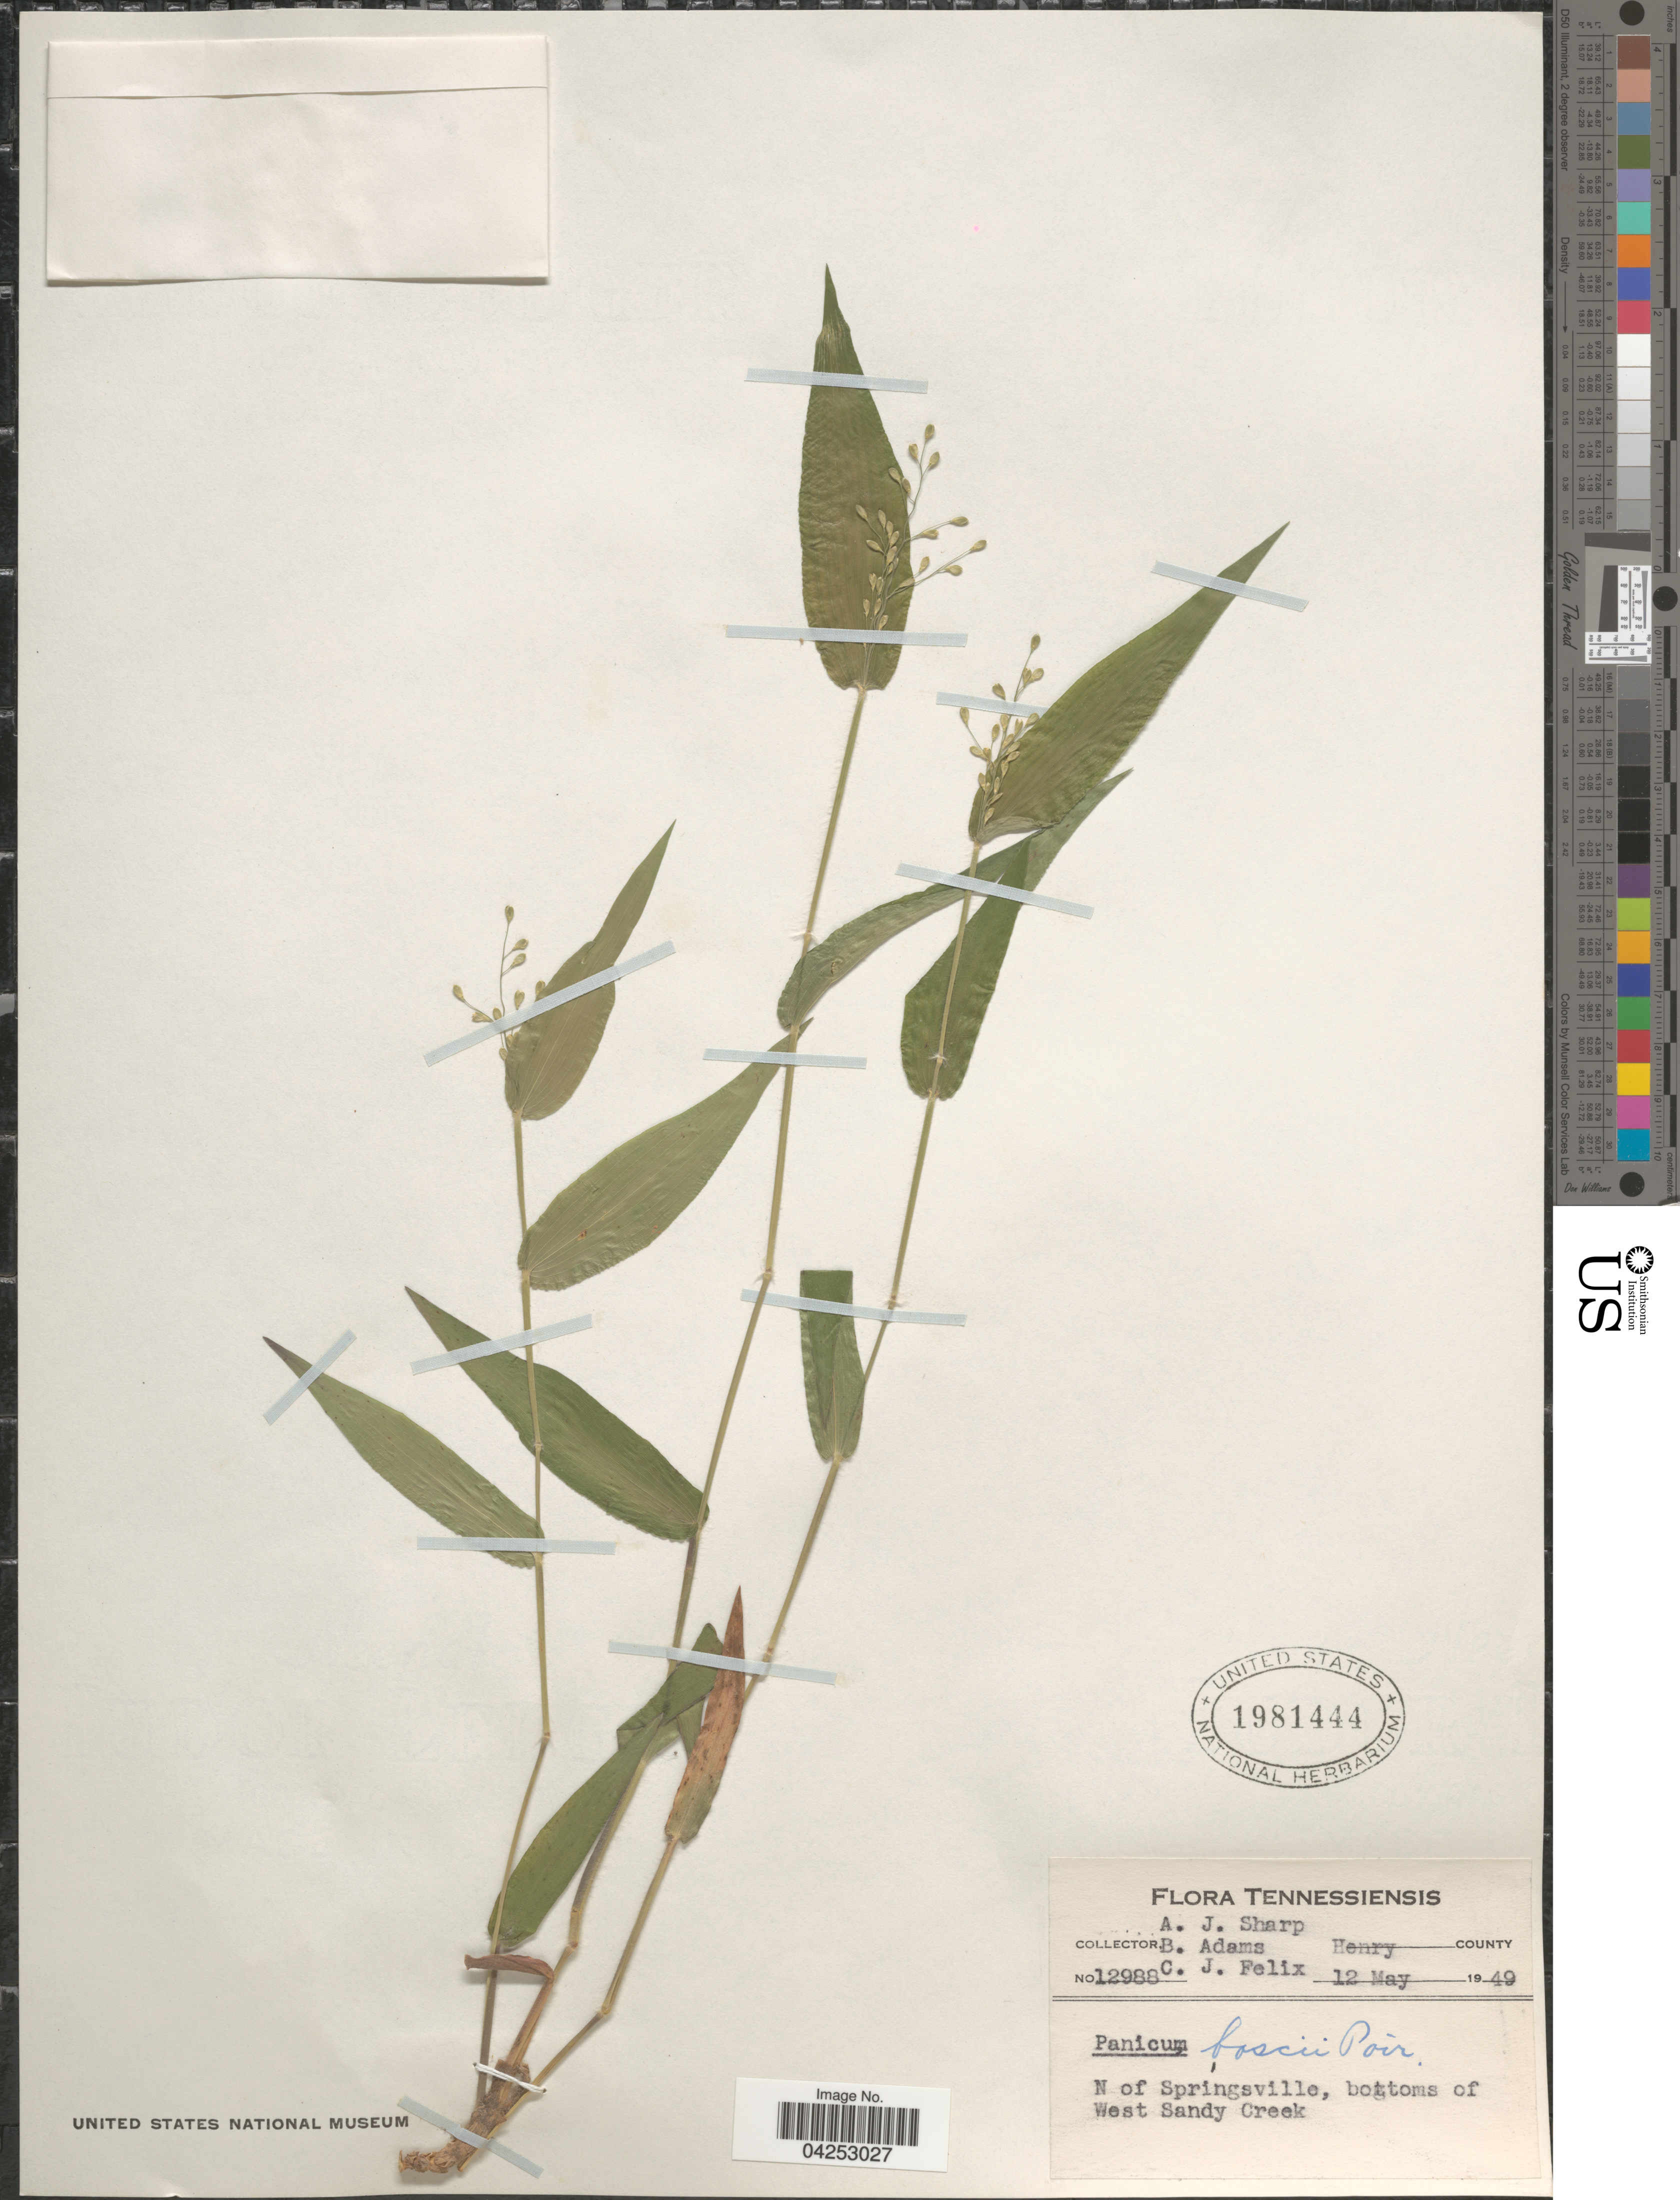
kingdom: Plantae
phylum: Tracheophyta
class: Liliopsida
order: Poales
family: Poaceae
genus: Dichanthelium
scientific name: Dichanthelium boscii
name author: (Poir.) Gould & C.A. Clark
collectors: A. J. Sharp, B. Adams & C. Felix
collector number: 12988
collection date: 1949-05-12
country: United States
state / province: Tennessee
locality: Henry County. N of Springsville, bottoms of West Sandy Creek.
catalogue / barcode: US 1981444